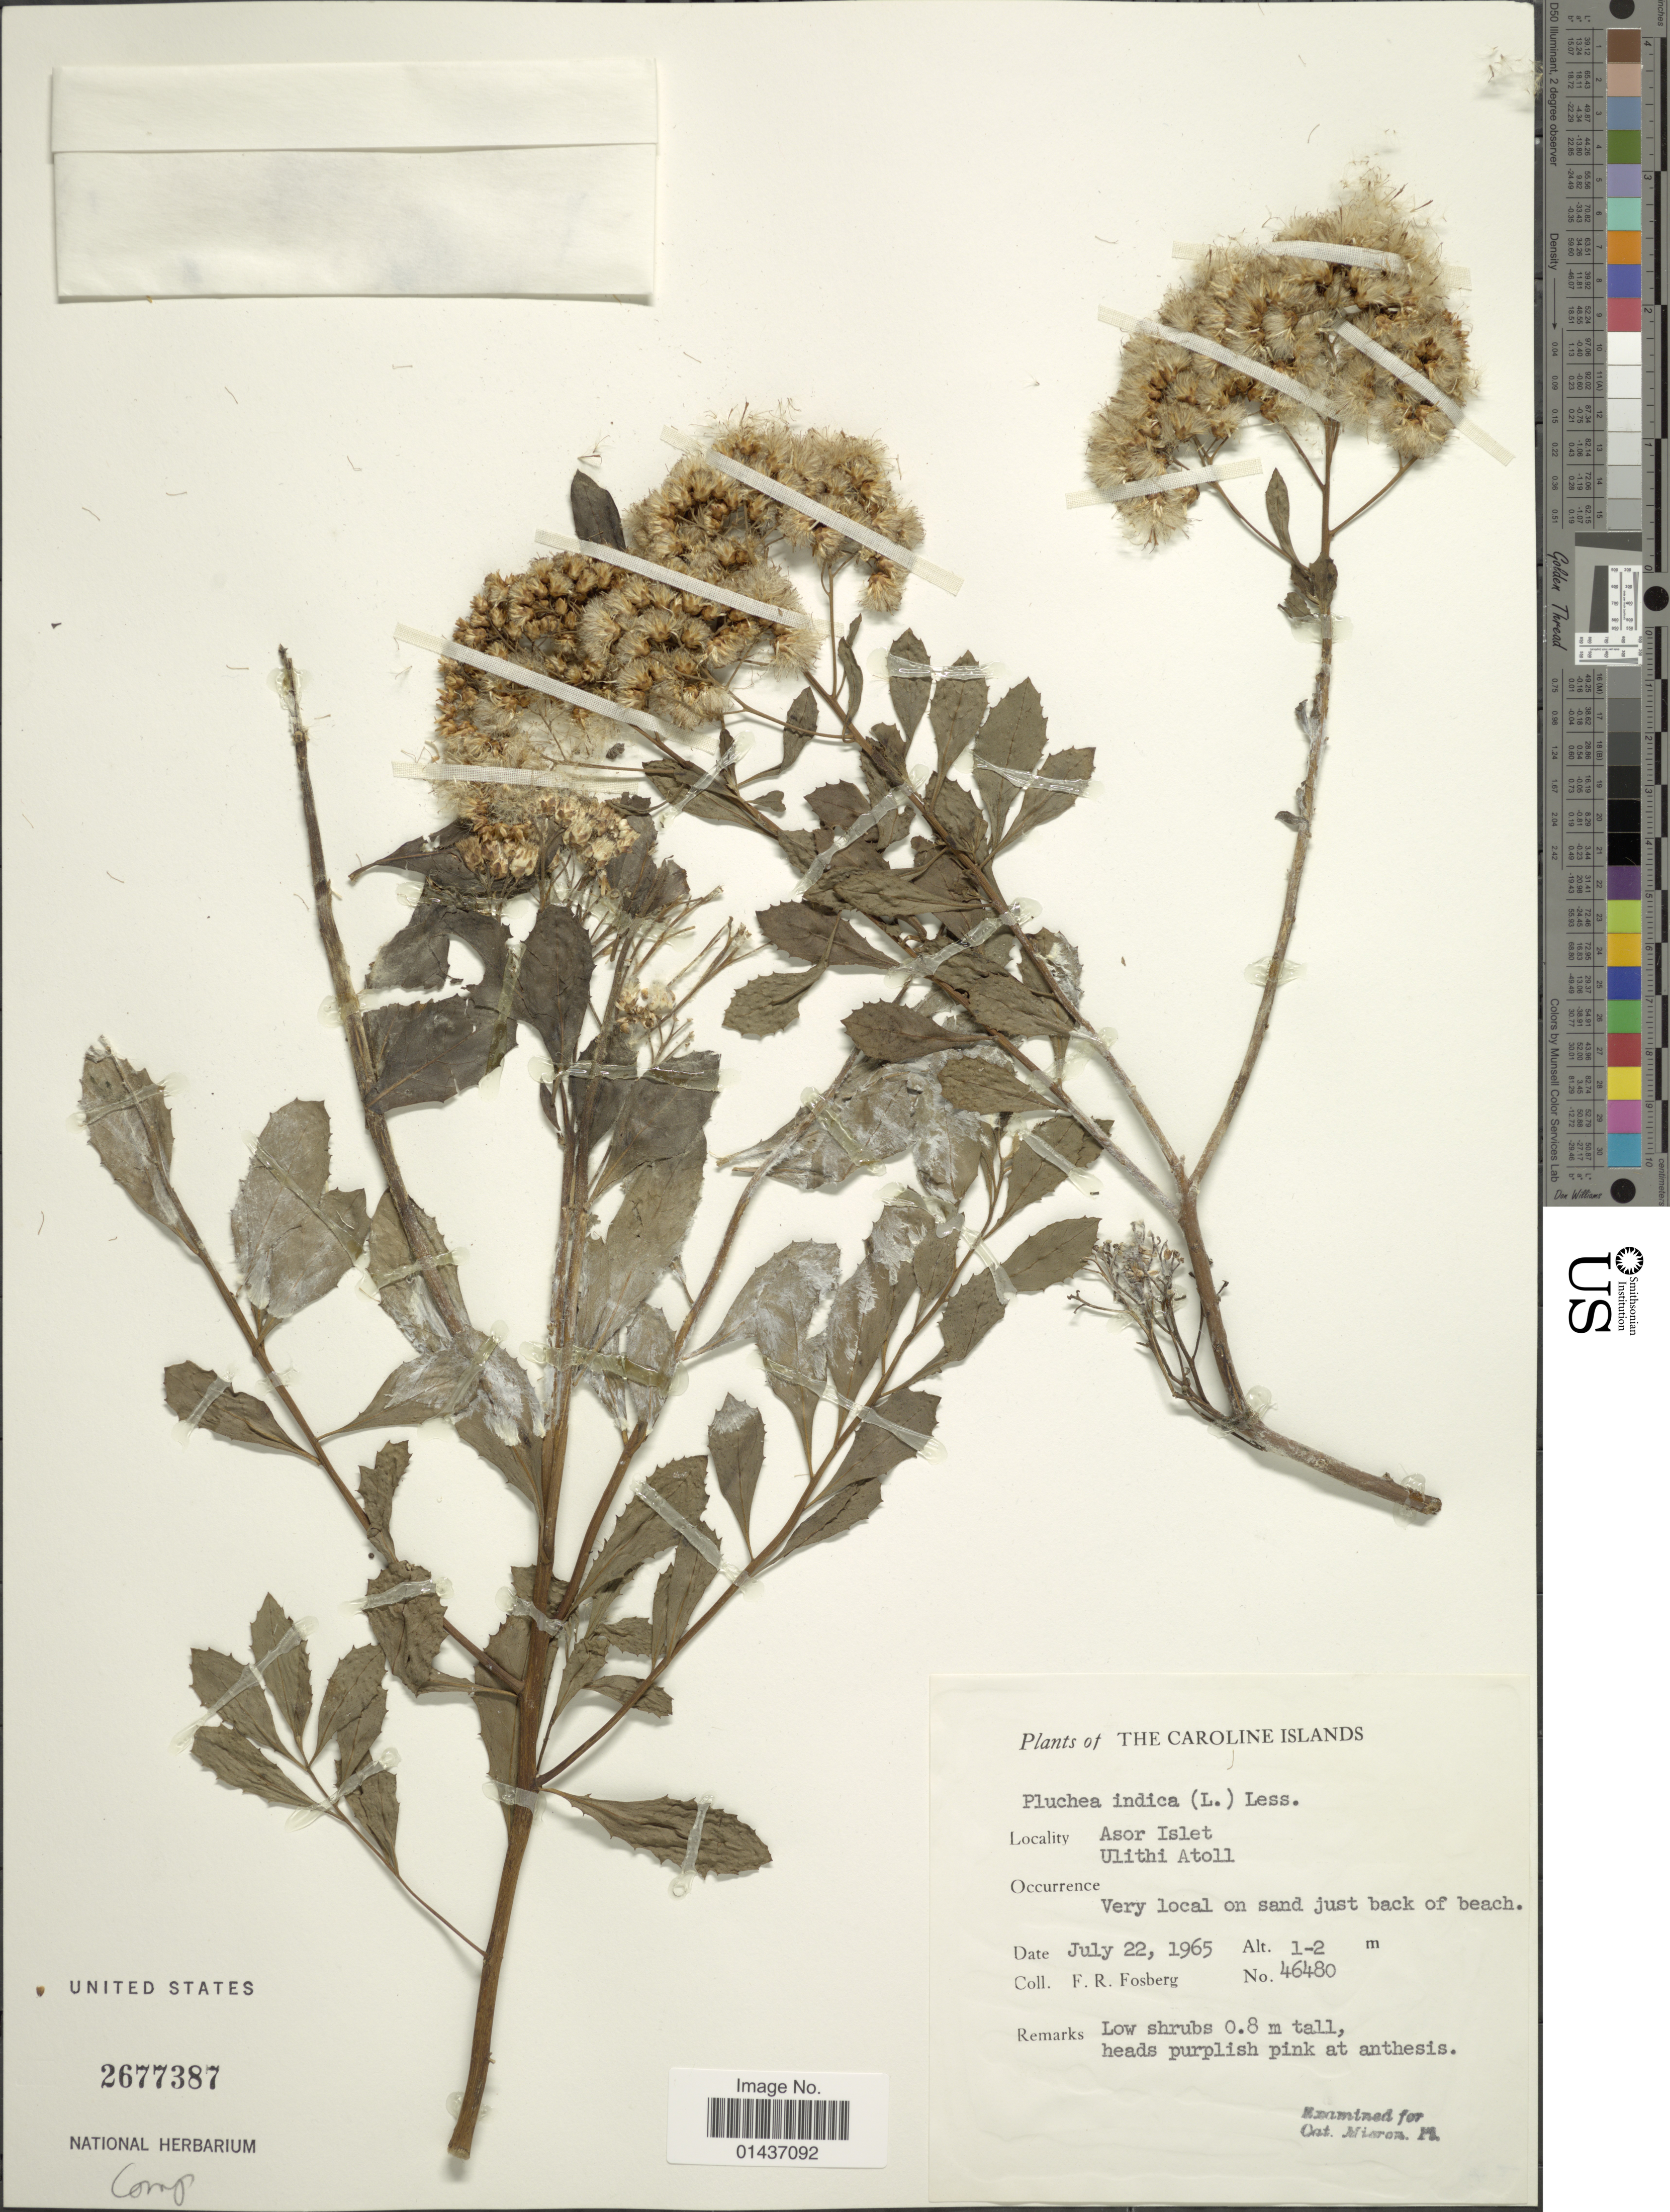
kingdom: Plantae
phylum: Tracheophyta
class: Magnoliopsida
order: Asterales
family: Asteraceae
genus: Pluchea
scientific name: Pluchea indica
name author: (L.) Less.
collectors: F. R. Fosberg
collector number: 46480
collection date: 1965-07-22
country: Micronesia, Federated States of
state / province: Yap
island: Ulithi Atoll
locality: The Caroline Islands, Asor Islet, Ulithi Atoll, Very local on sand just back of beach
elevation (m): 1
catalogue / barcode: US 2677387